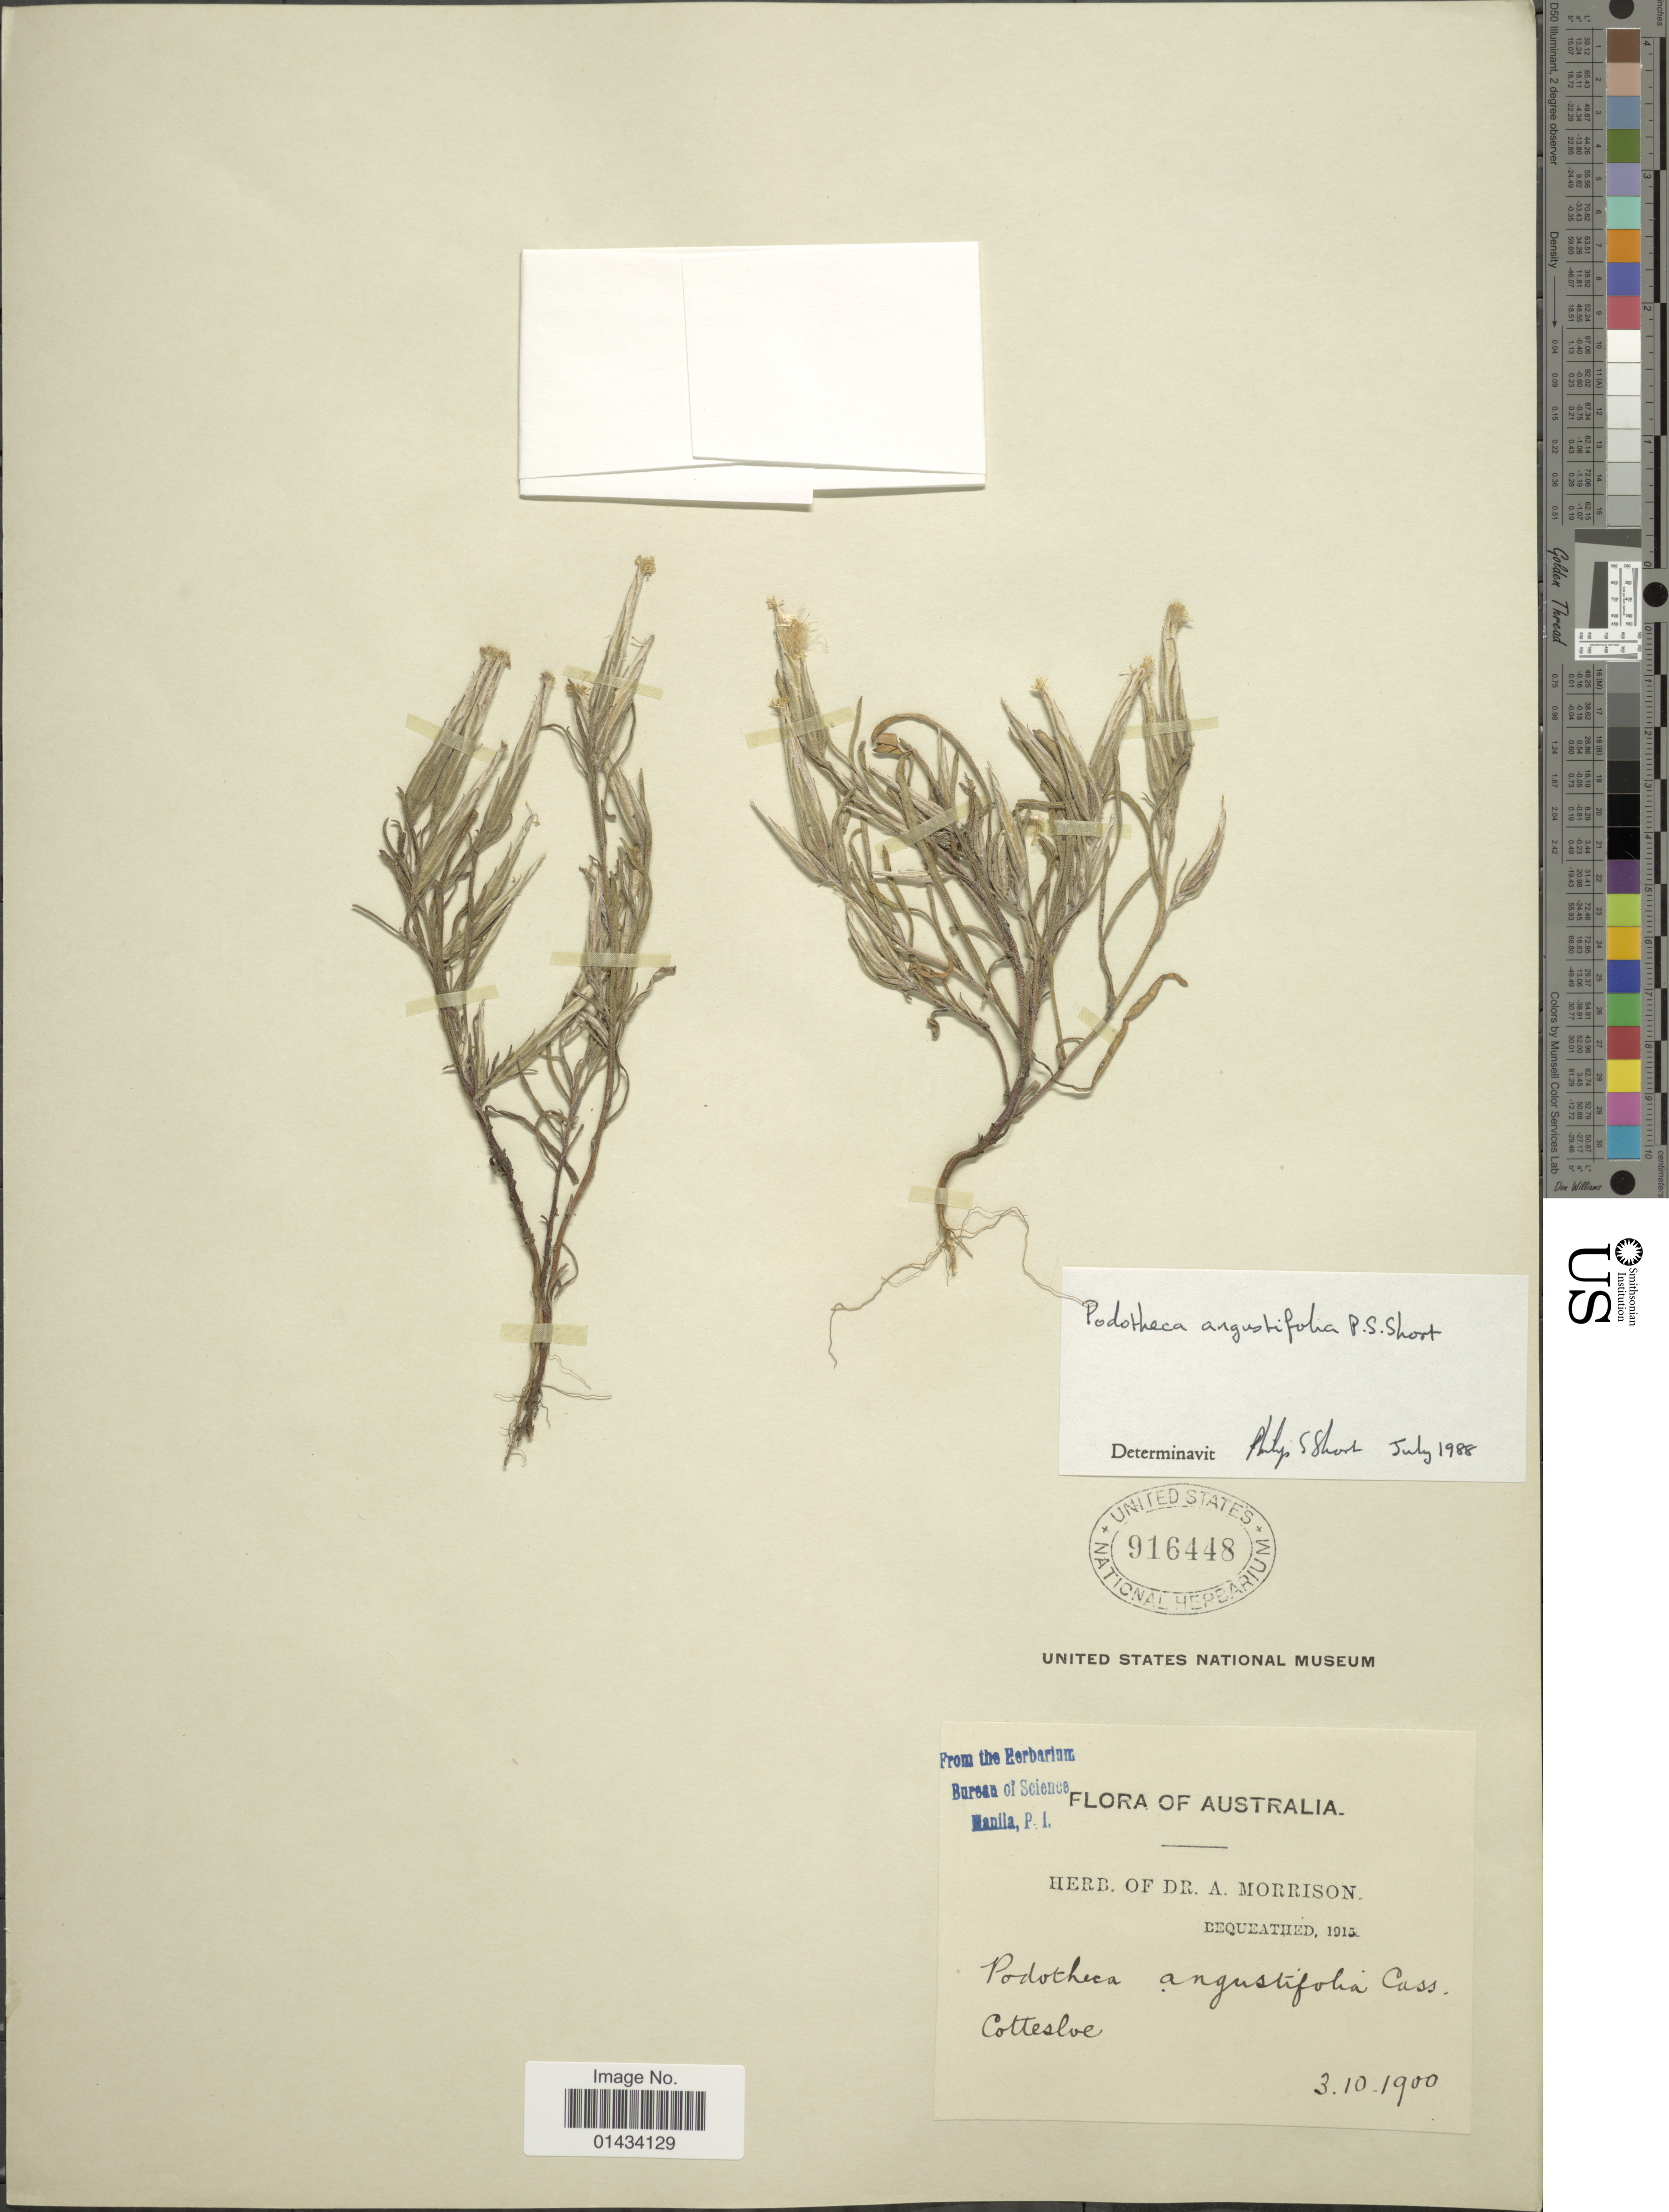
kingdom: Plantae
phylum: Tracheophyta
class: Magnoliopsida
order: Asterales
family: Asteraceae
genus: Podotheca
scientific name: Podotheca angustifolia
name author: (Labill.) Less.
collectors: ex herb. Dr. A. Morrison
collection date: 1900-10-03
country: Australia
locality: Cottesloe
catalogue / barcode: US 916448